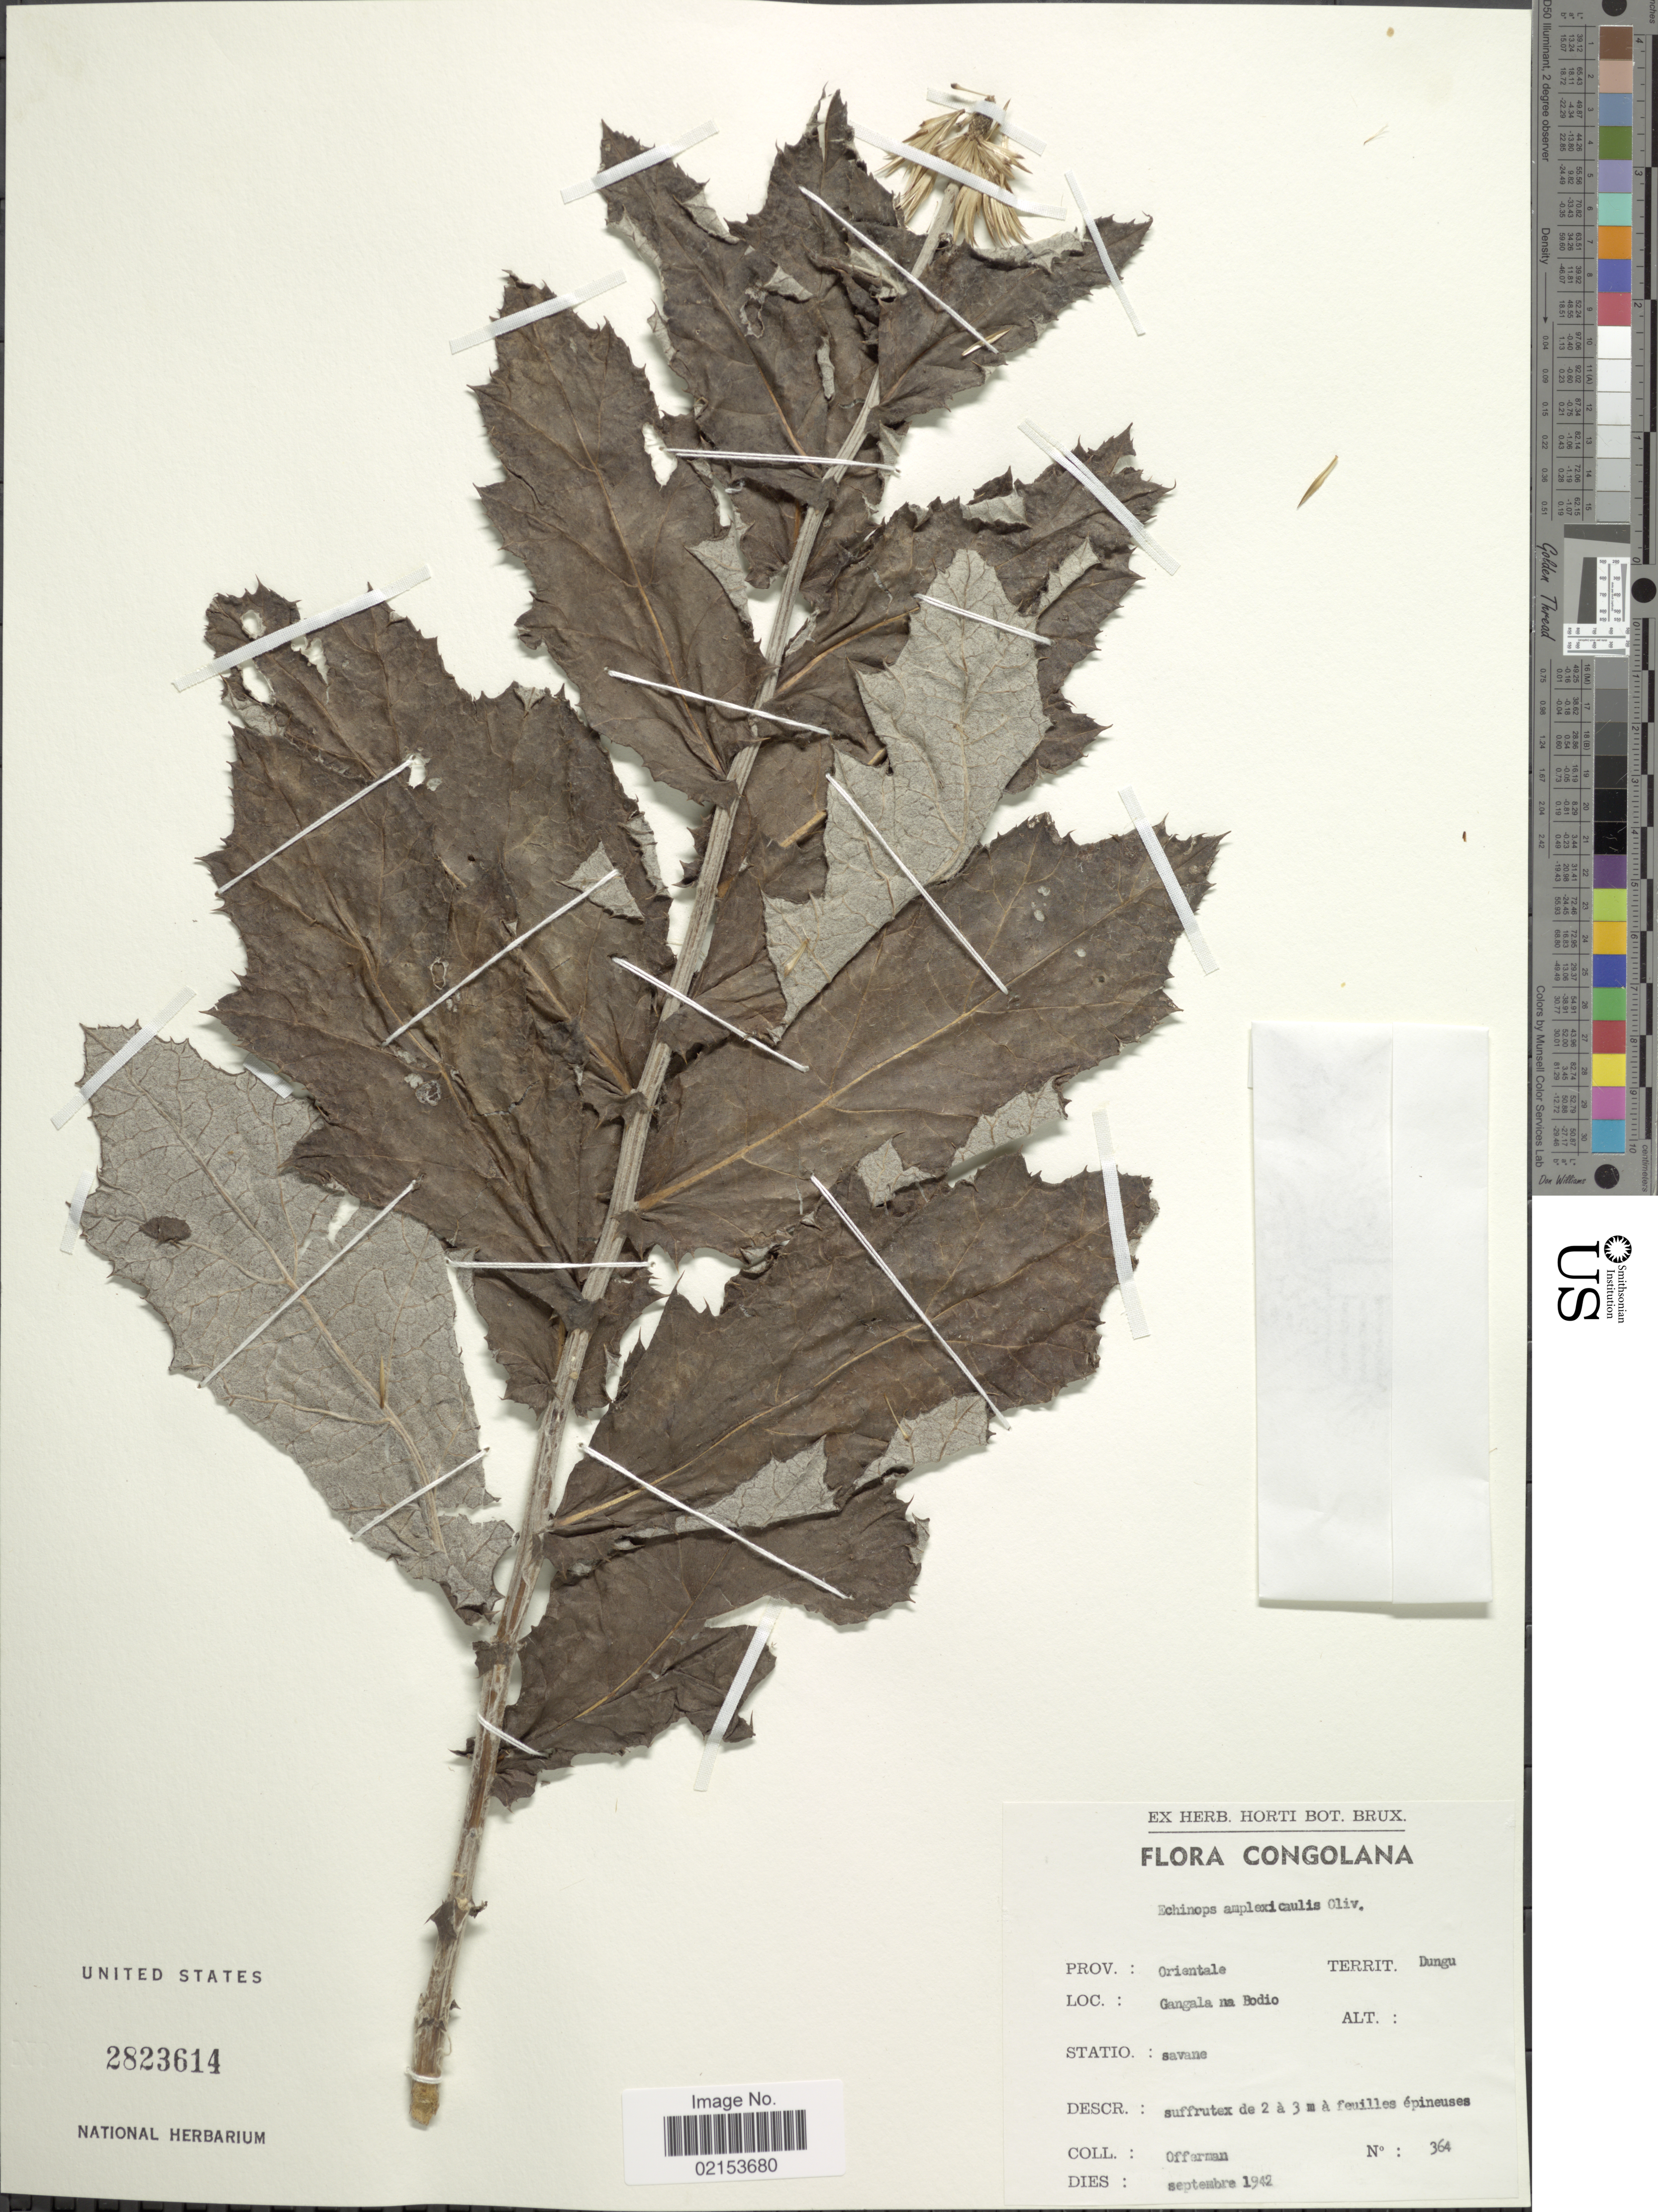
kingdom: Plantae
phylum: Tracheophyta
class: Magnoliopsida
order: Asterales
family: Asteraceae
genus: Echinops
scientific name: Echinops amplexicaulis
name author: Oliv.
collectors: Offarman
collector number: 364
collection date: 1942-09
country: Congo, Democratic Republic of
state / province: Haut-Uele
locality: Territ. Dungu. Ganzala na Bodio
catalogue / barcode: US 2823614